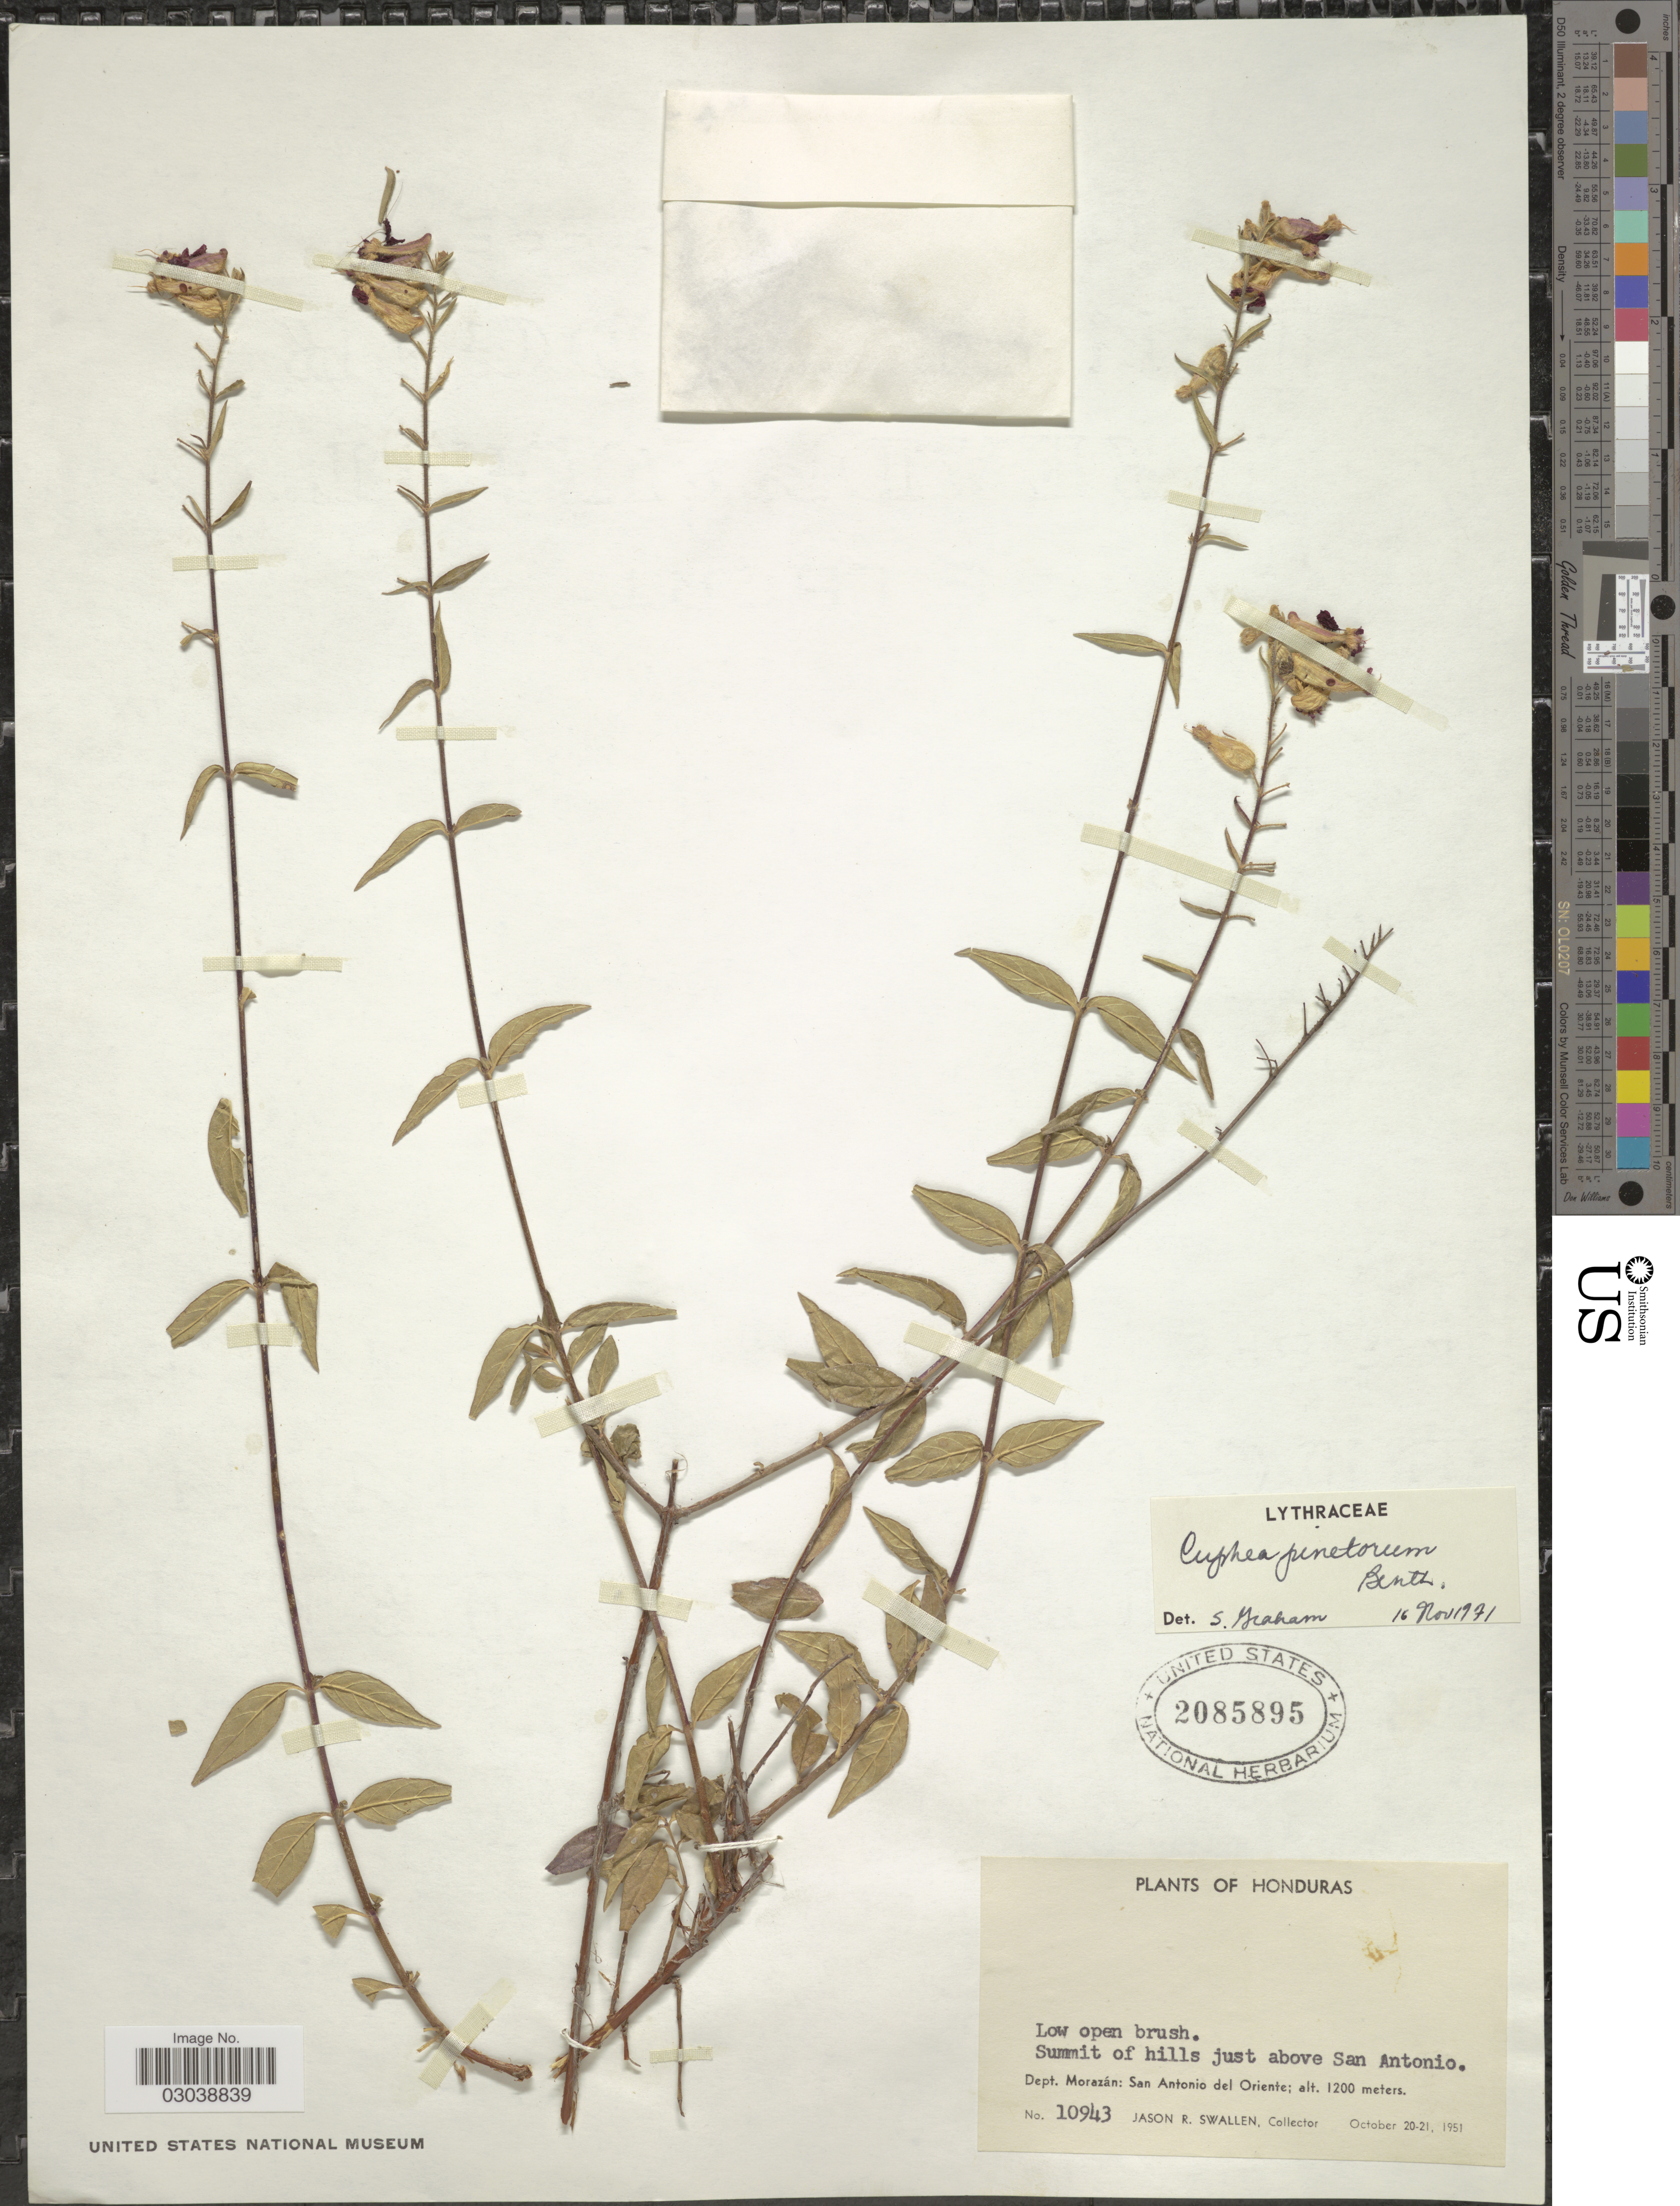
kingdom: Plantae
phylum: Tracheophyta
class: Magnoliopsida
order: Myrtales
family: Lythraceae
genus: Cuphea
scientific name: Cuphea pinetorum Benth.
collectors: J. R. Swallen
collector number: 10943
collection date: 1951-10-20/1951-10-21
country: Honduras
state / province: Fco. Morazán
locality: Summit of hills just above San Antonio. Dept. Morazán: San Antonio del Oriente.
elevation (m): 1200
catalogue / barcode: US 2085895